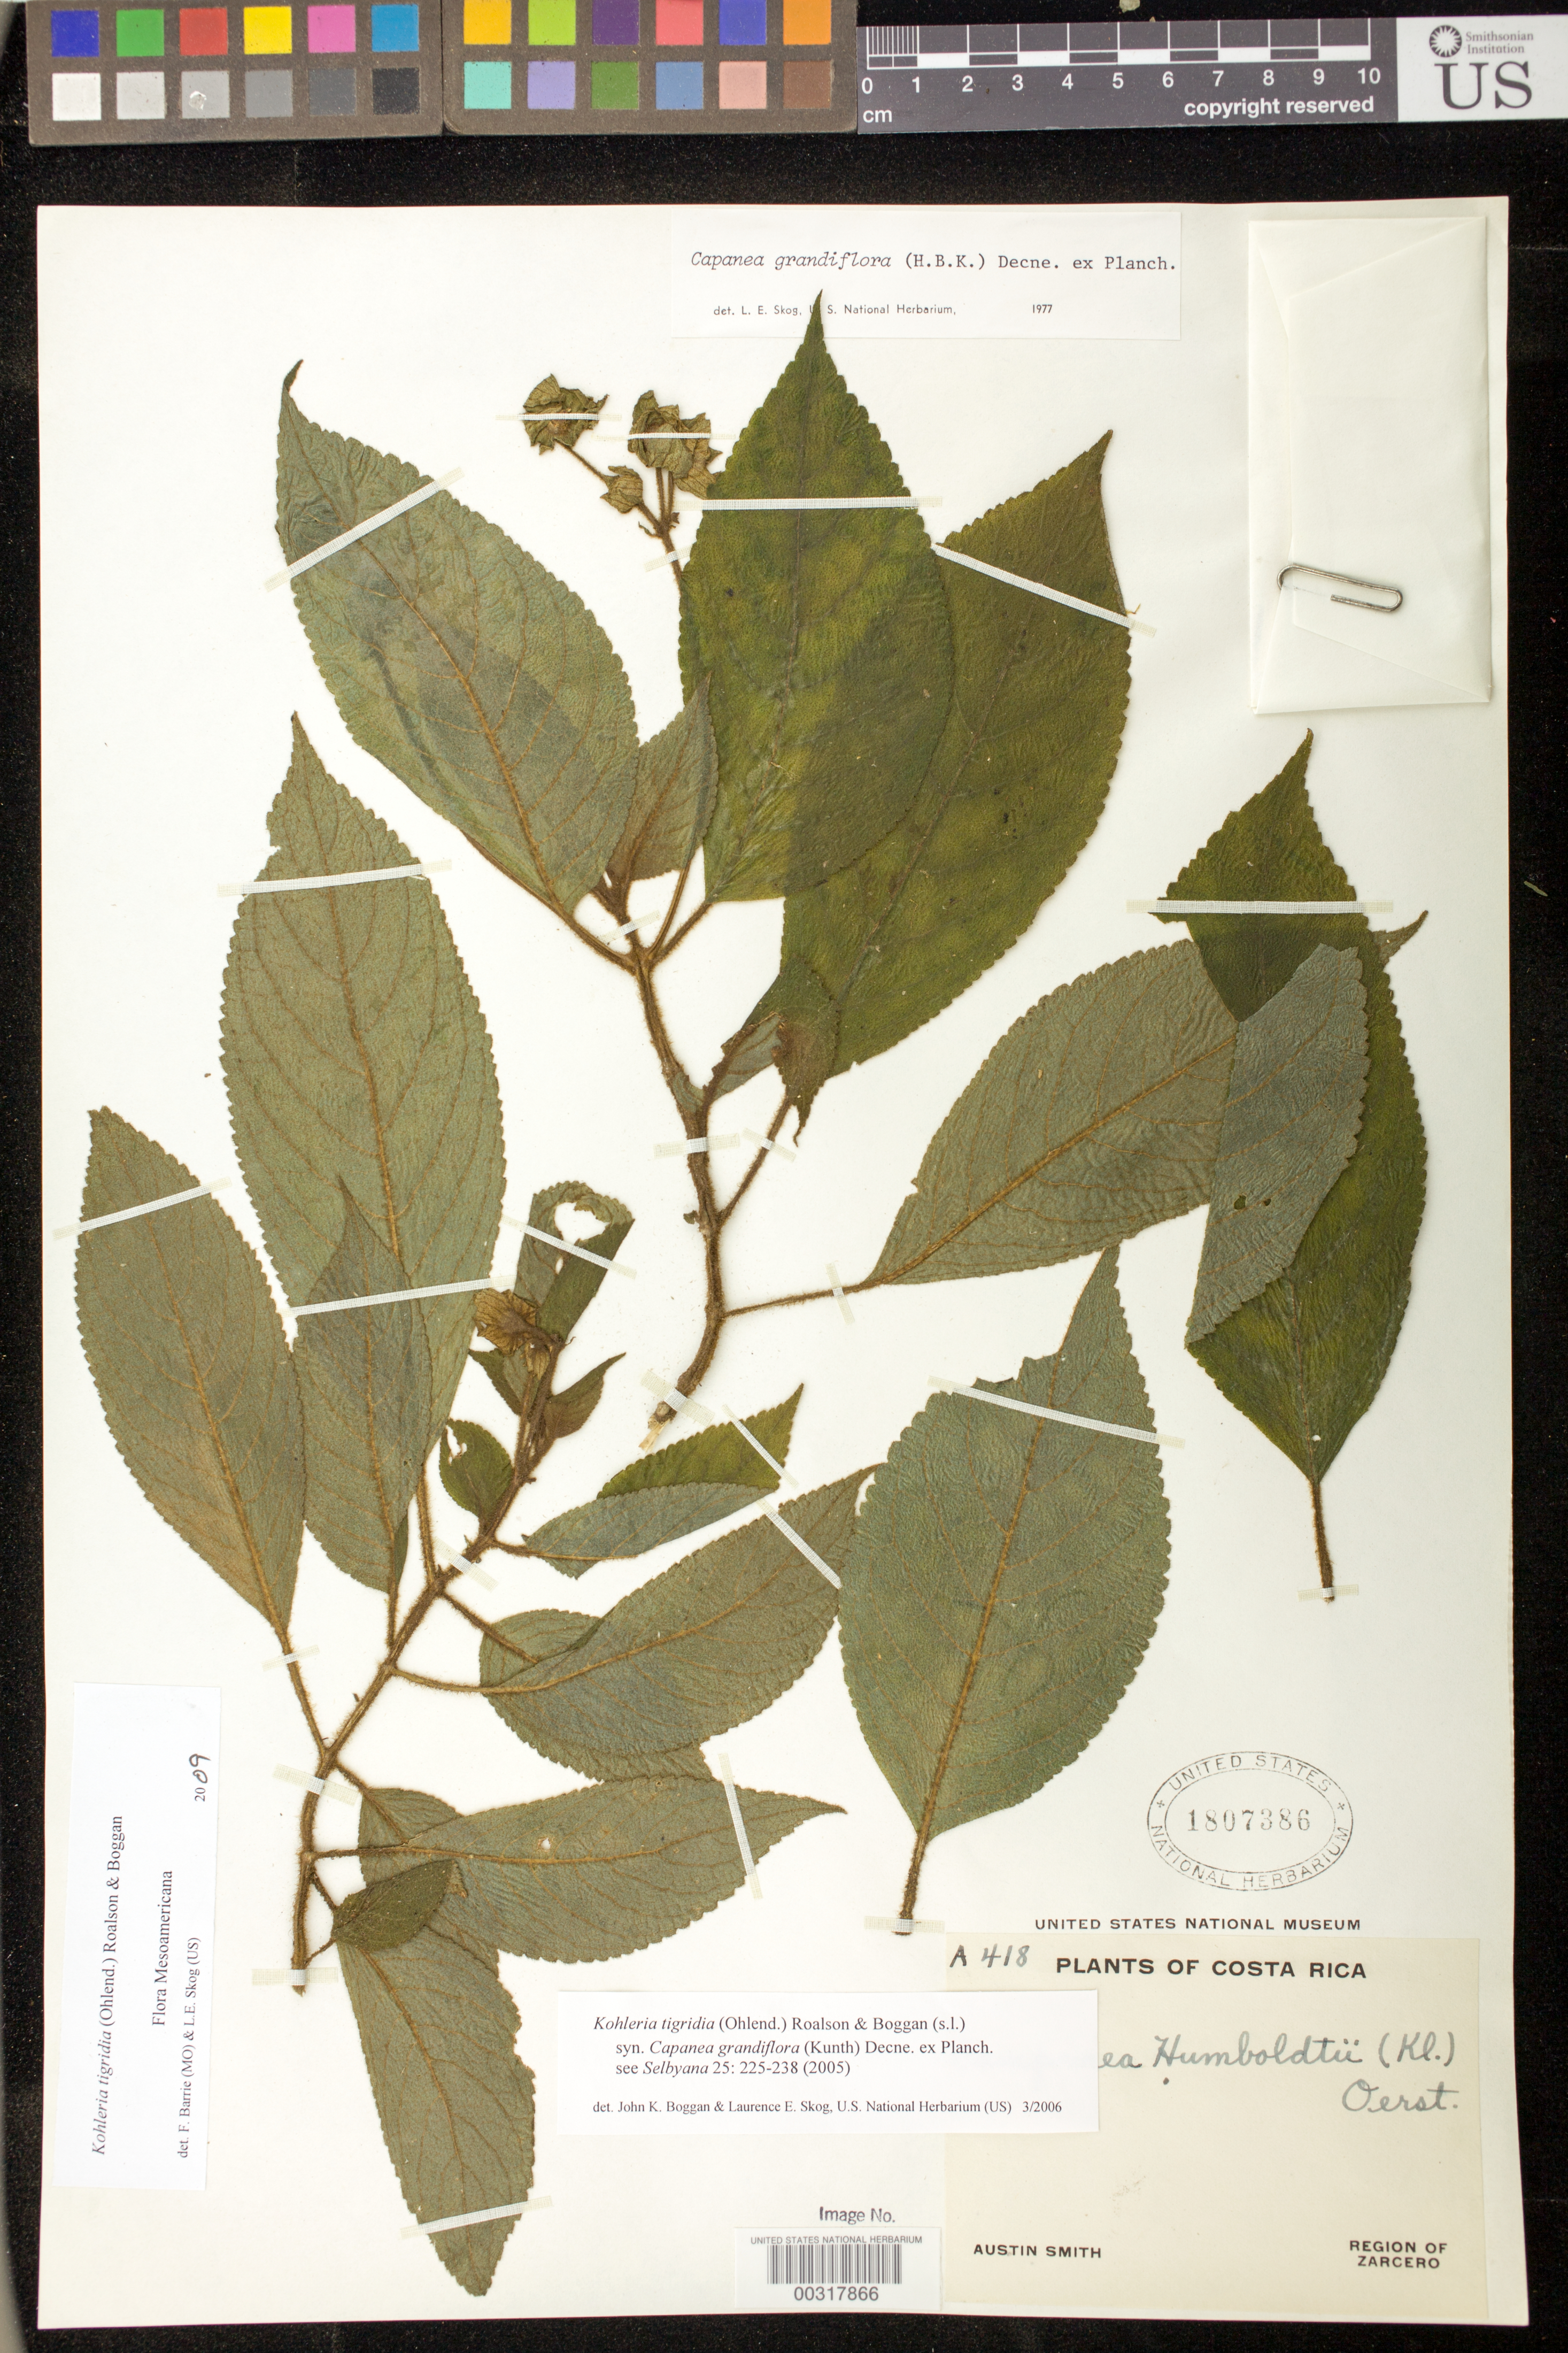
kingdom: Plantae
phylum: Tracheophyta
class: Magnoliopsida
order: Lamiales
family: Gesneriaceae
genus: Kohleria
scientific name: Kohleria tigridia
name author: (Ohlend.) Roalson & Boggan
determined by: Boggan, J. K.; Skog, L. E.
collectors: Aust P. Smith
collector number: A 418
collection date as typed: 20 Sep 1937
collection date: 1937-09-20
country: Costa Rica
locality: Baya Vista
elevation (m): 1280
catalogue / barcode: US 1807386